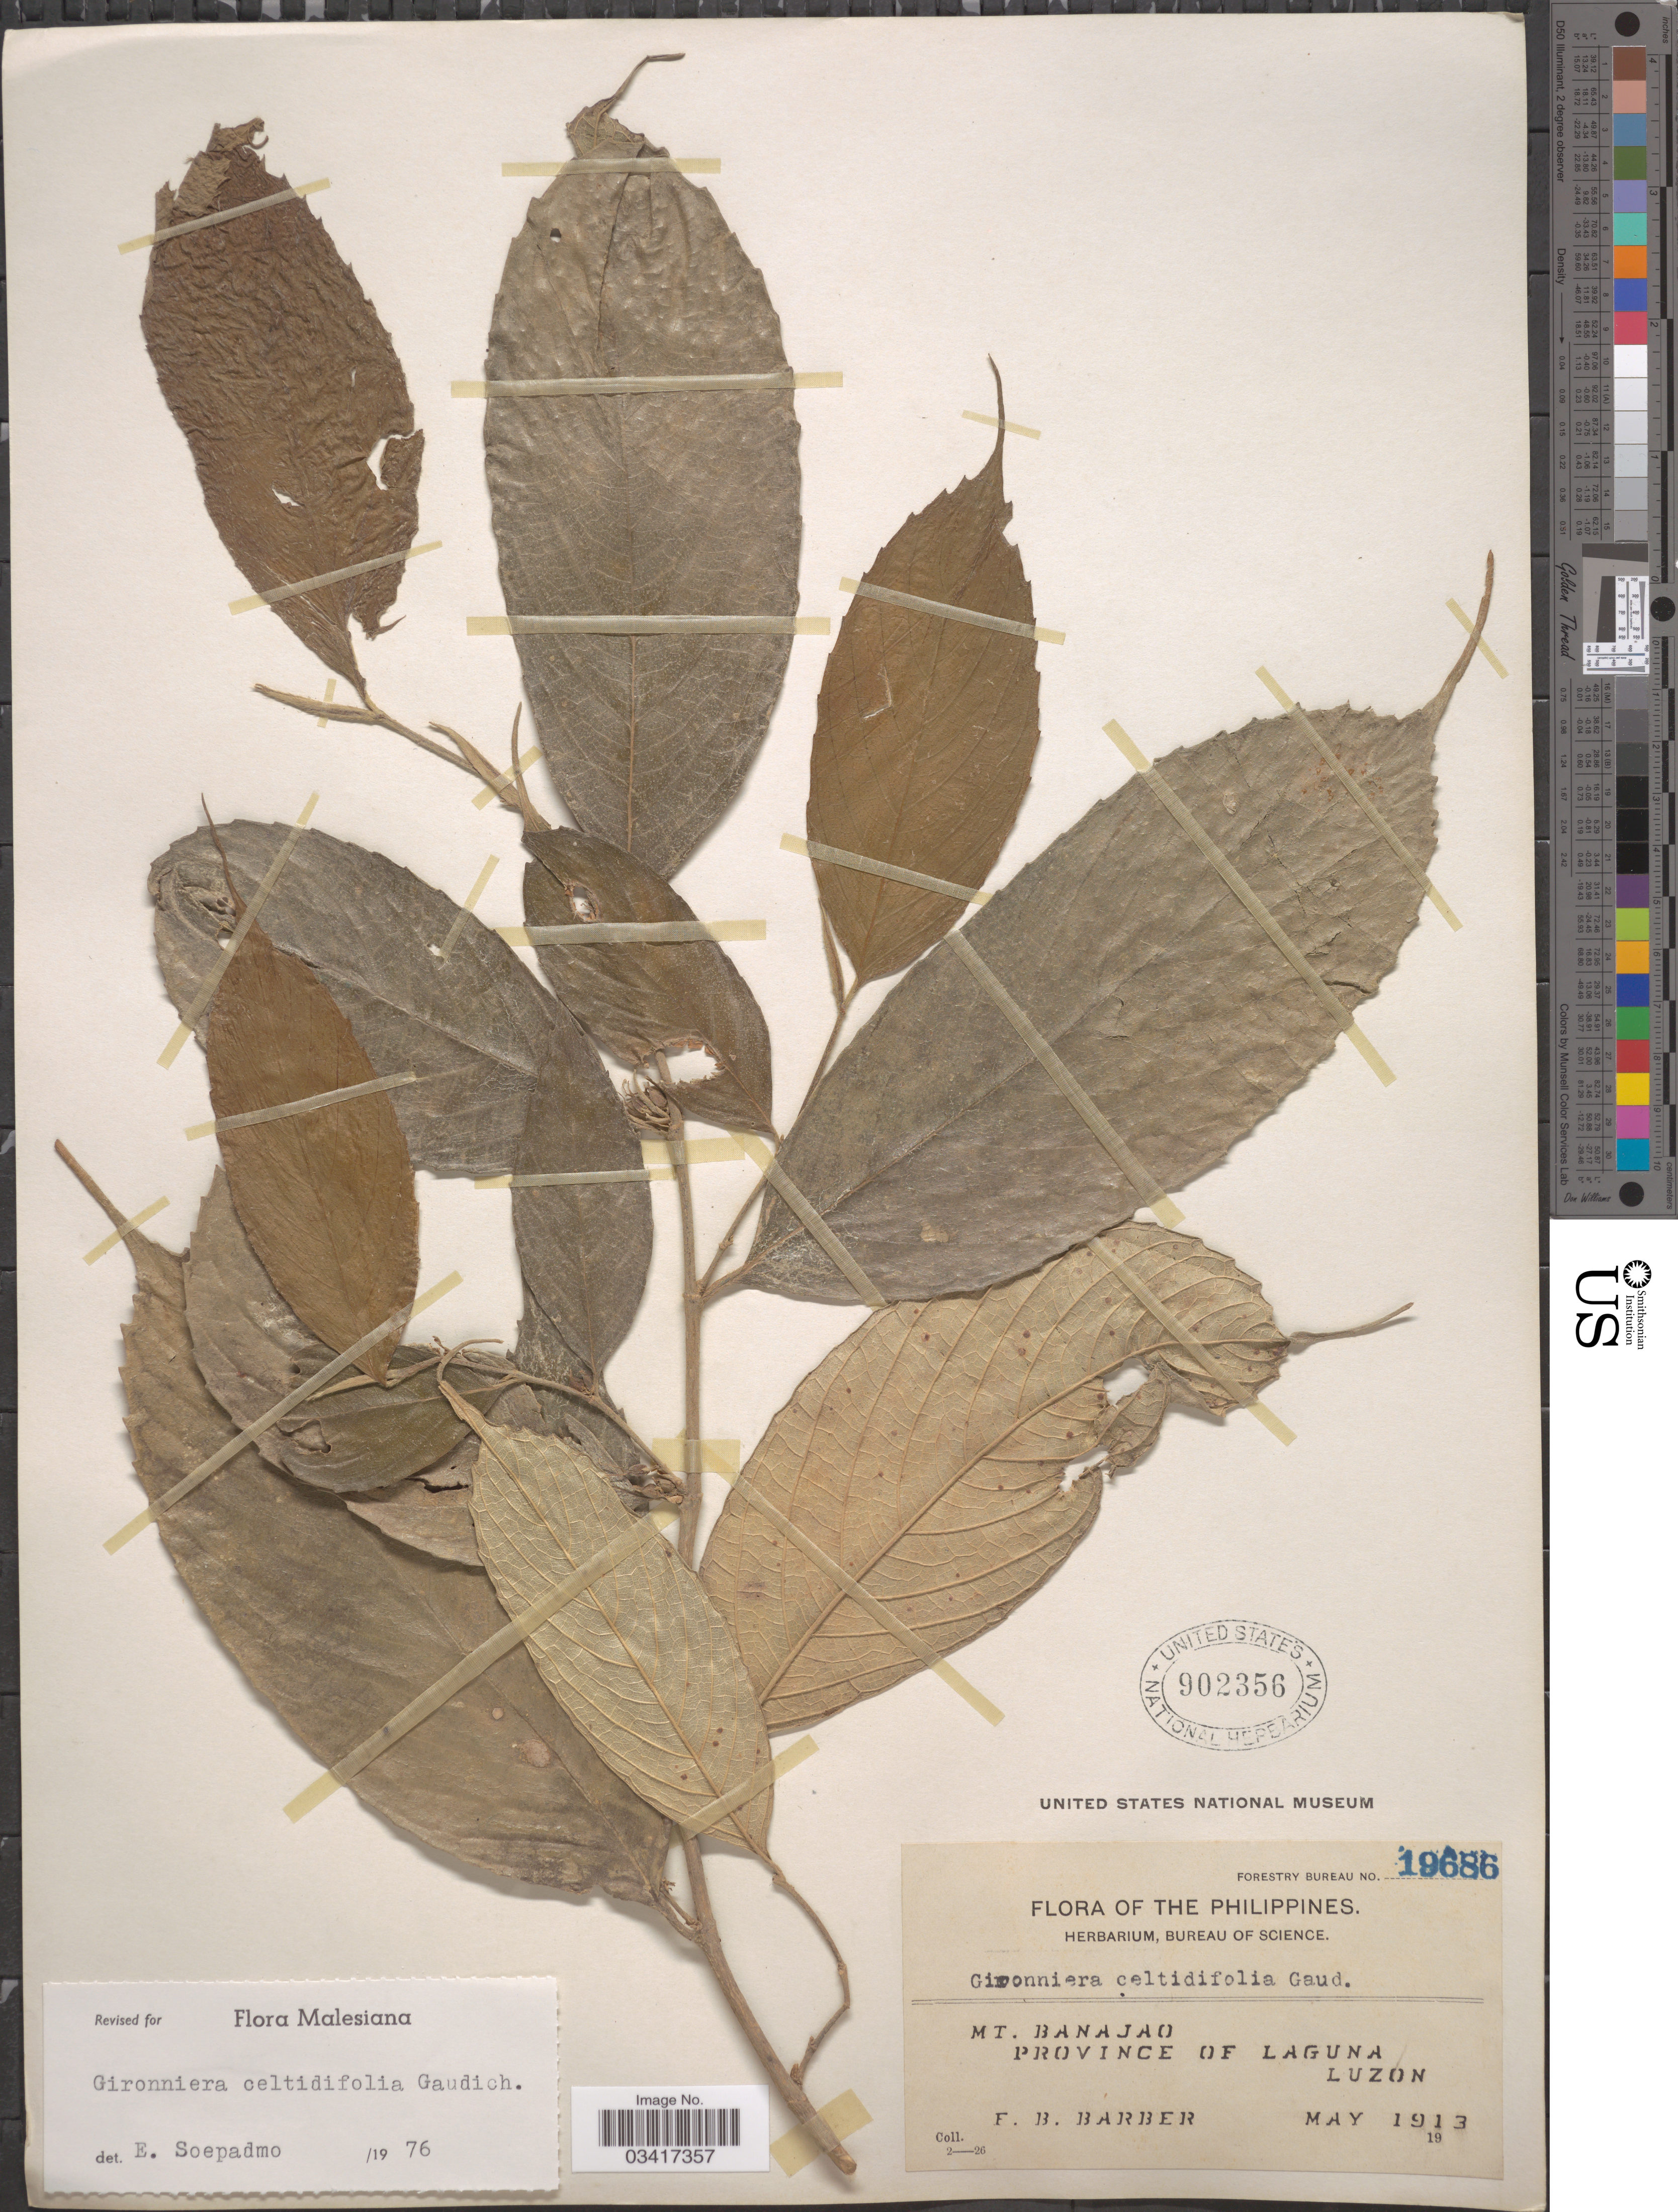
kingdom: Plantae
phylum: Tracheophyta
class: Magnoliopsida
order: Rosales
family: Cannabaceae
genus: Gironniera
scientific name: Gironniera celtidifolia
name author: Gaudich.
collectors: F. Barber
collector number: Forestry Bureau 19686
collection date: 1913-05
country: Philippines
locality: Mt. Banajao, Province of Laguna, Luzon.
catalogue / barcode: US 902356